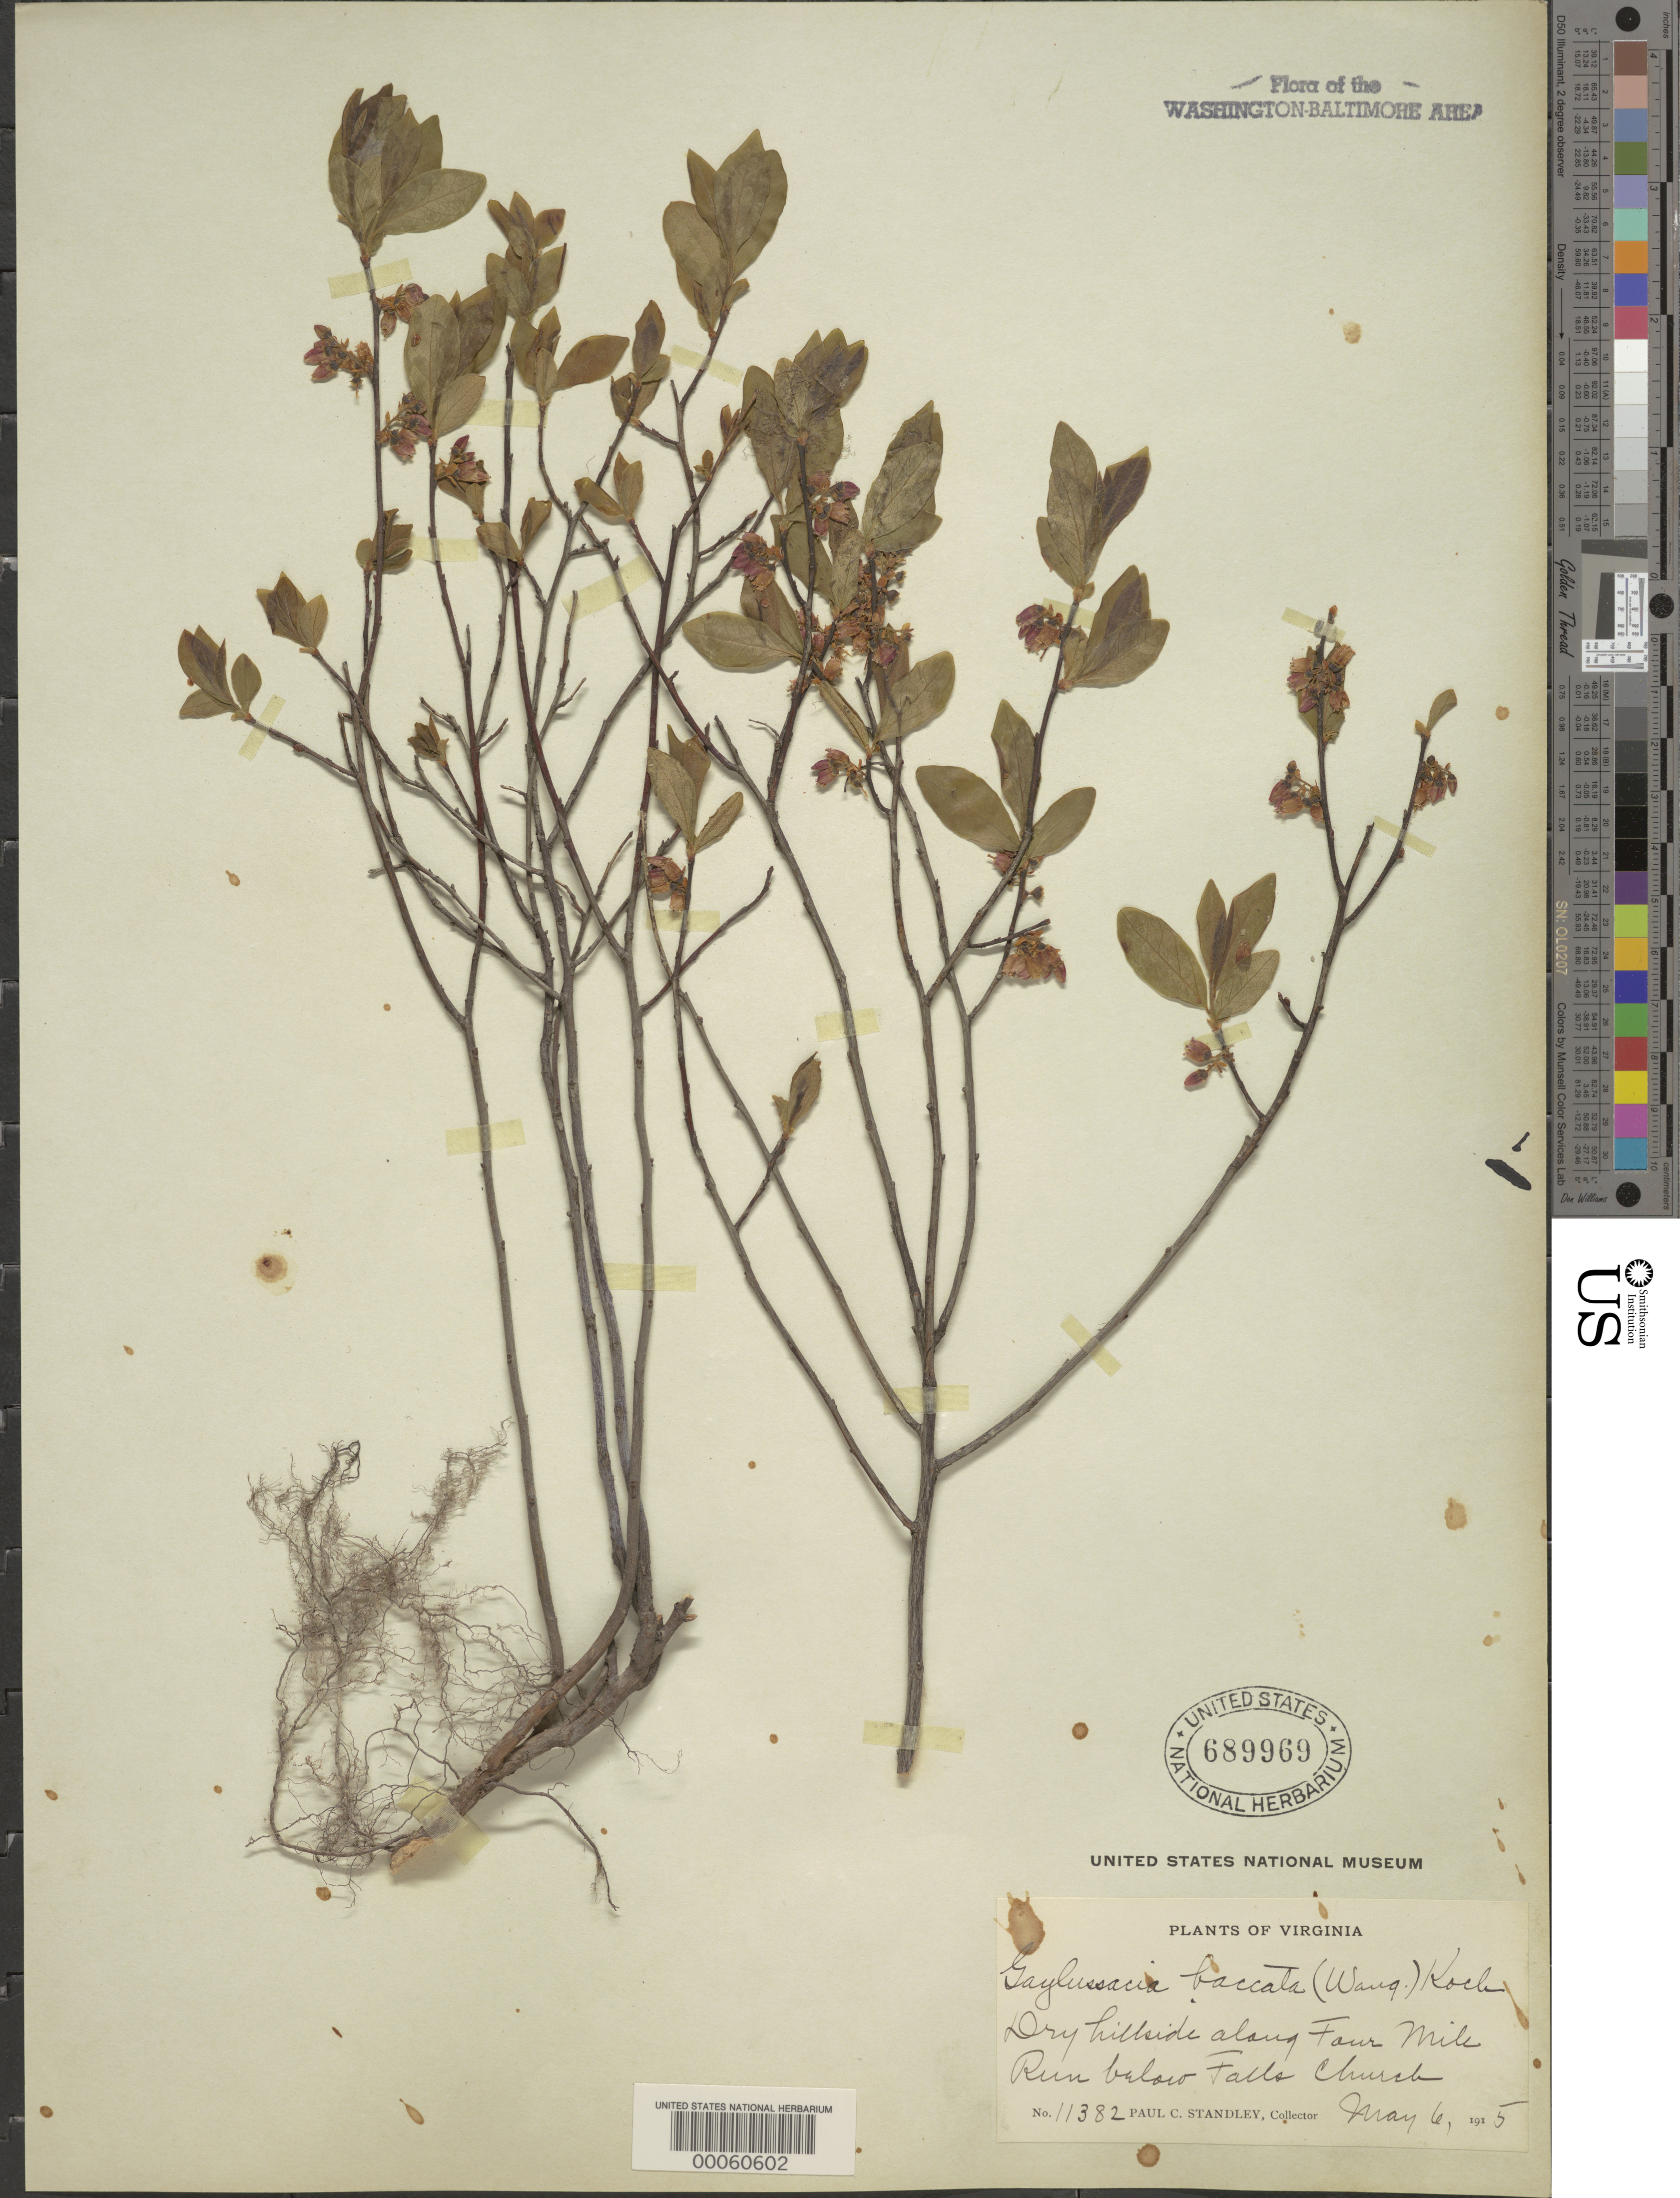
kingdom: Plantae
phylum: Tracheophyta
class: Magnoliopsida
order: Ericales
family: Ericaceae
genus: Gaylussacia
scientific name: Gaylussacia baccata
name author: (Wangenh.) K. Koch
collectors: P. C. Standley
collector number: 11382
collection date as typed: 06 May 1915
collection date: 1915-05-06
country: United States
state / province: Virginia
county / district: Arlington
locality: Four Mile Run below Falls Church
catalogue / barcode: US 689969